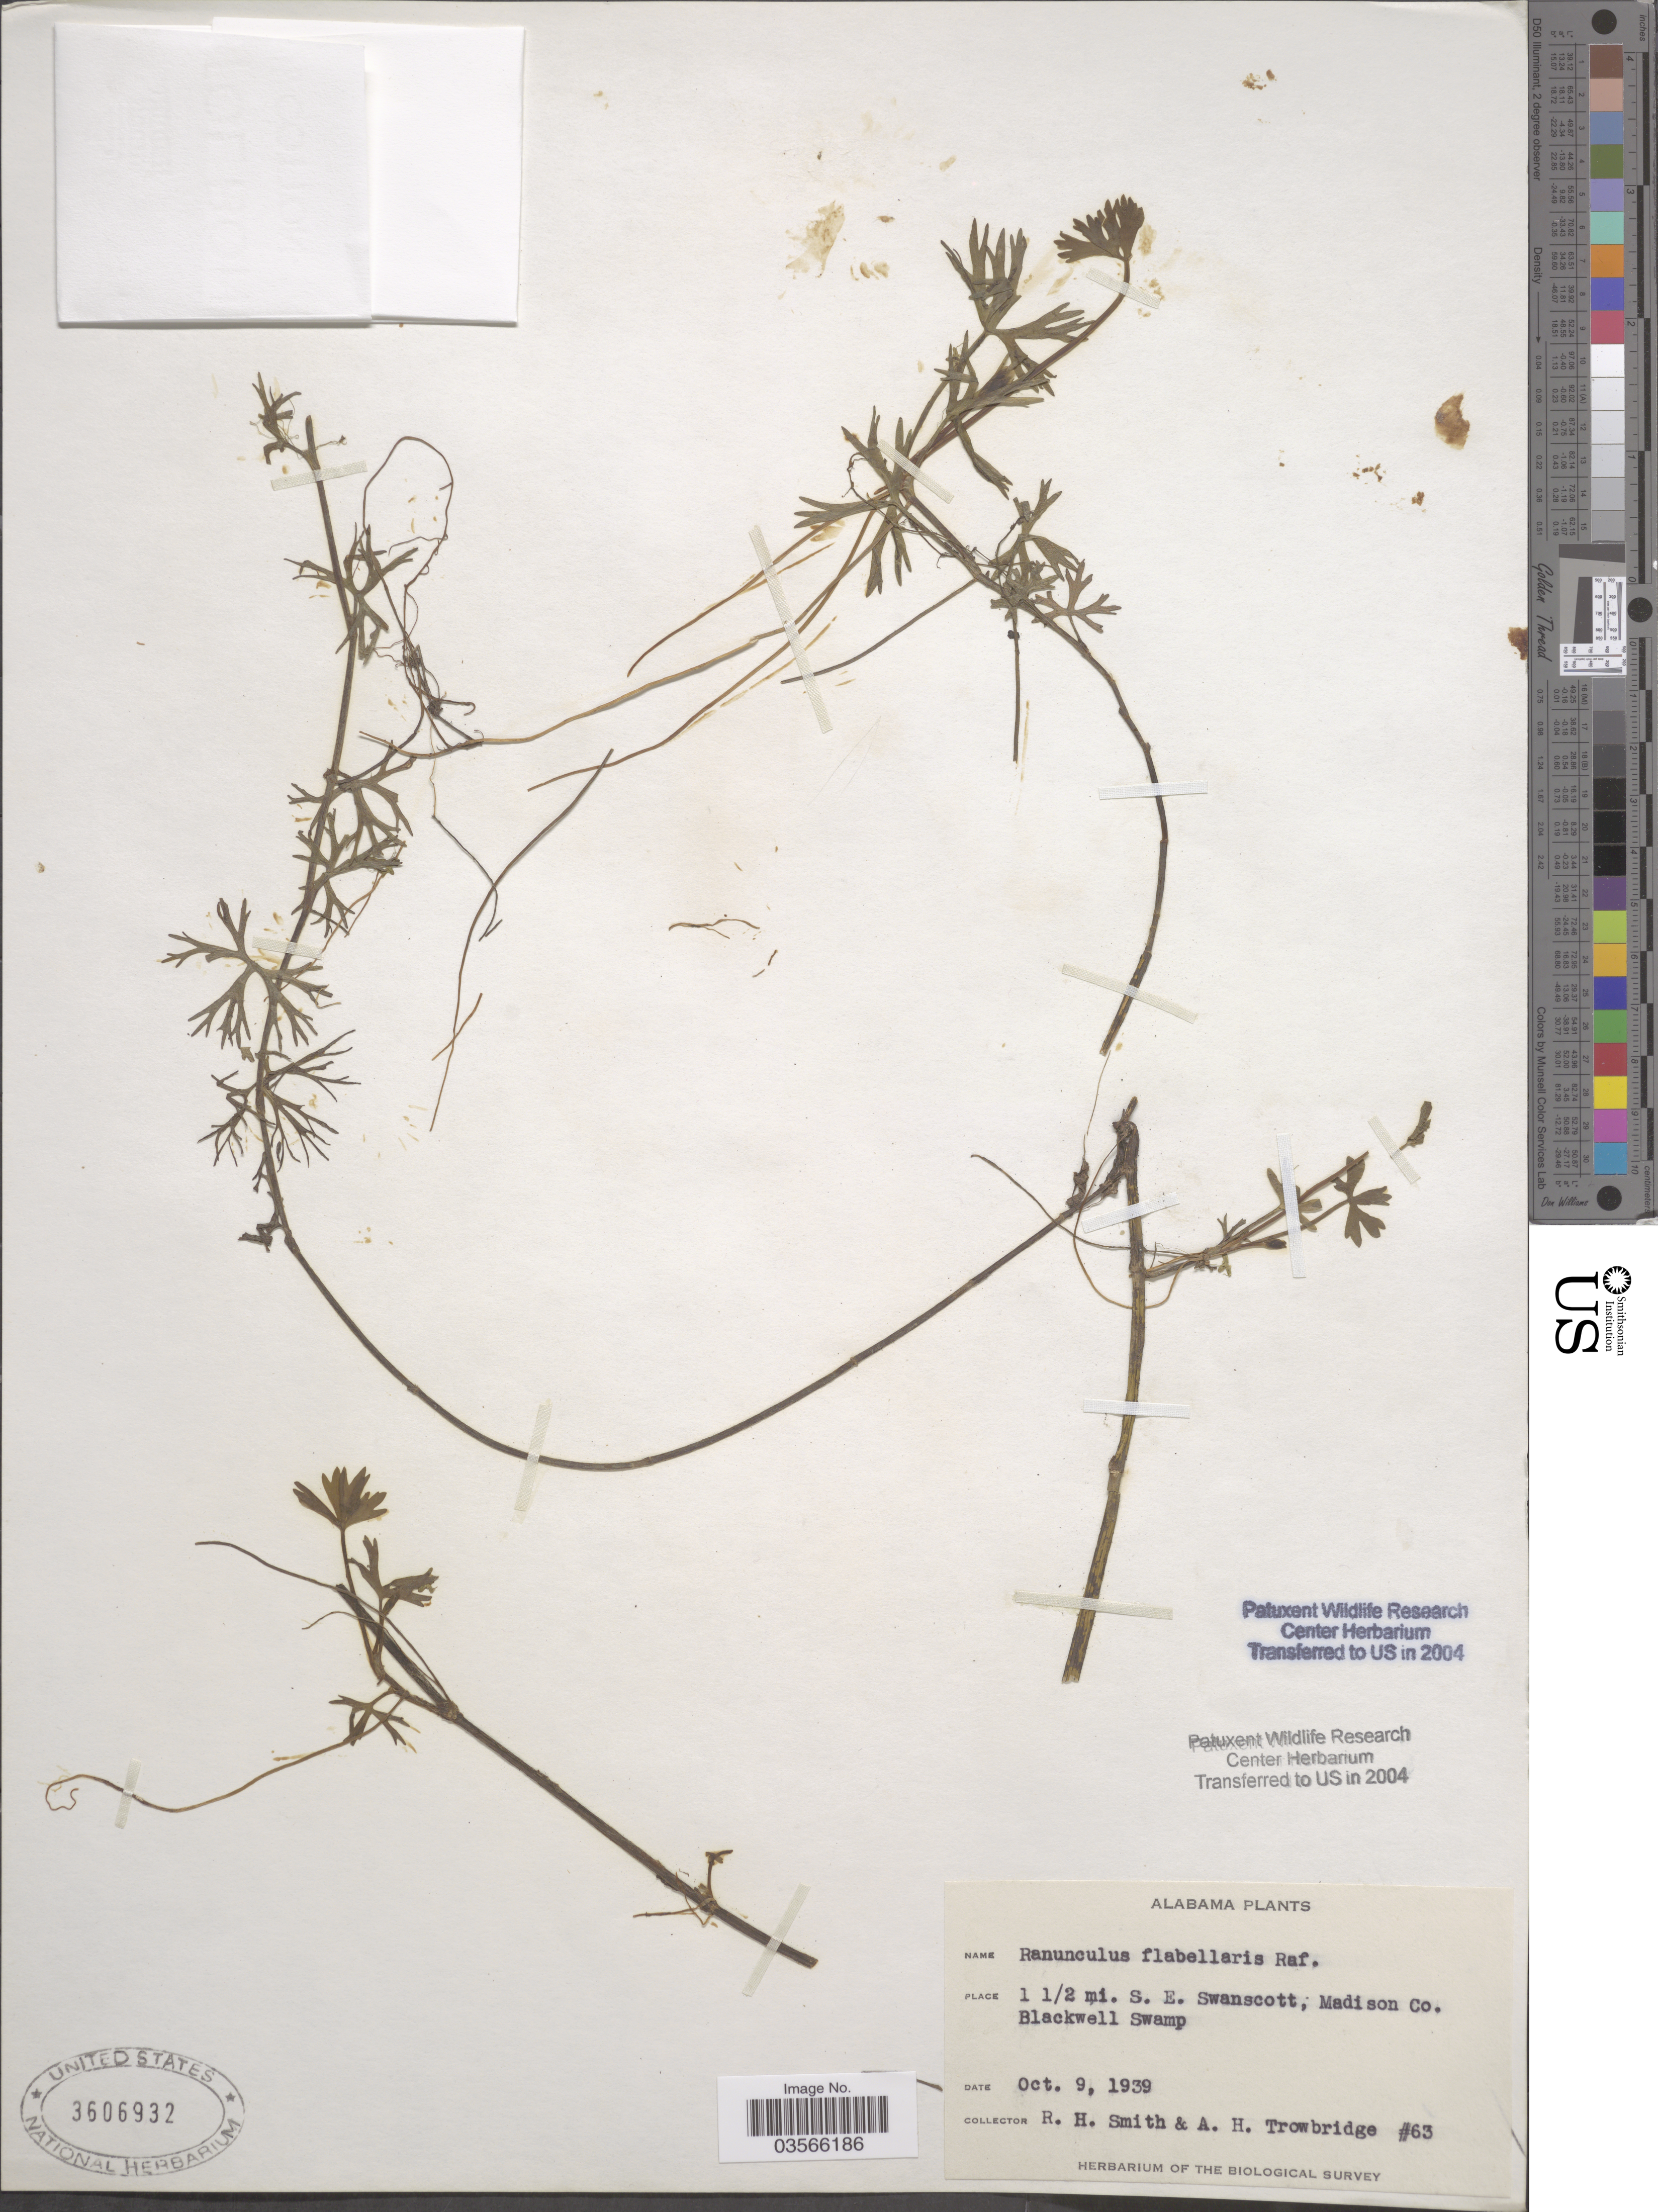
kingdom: Plantae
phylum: Tracheophyta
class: Magnoliopsida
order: Ranunculales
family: Ranunculaceae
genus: Ranunculus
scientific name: Ranunculus flabellaris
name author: Raf.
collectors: R. H. Smith & A. H. Trowbridge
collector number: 63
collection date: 1939-10-09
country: United States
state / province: Alabama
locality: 1 1/2 mi. S.E. Swanscott, Madison Co. Blackwell Swamp.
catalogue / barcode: US 3606932